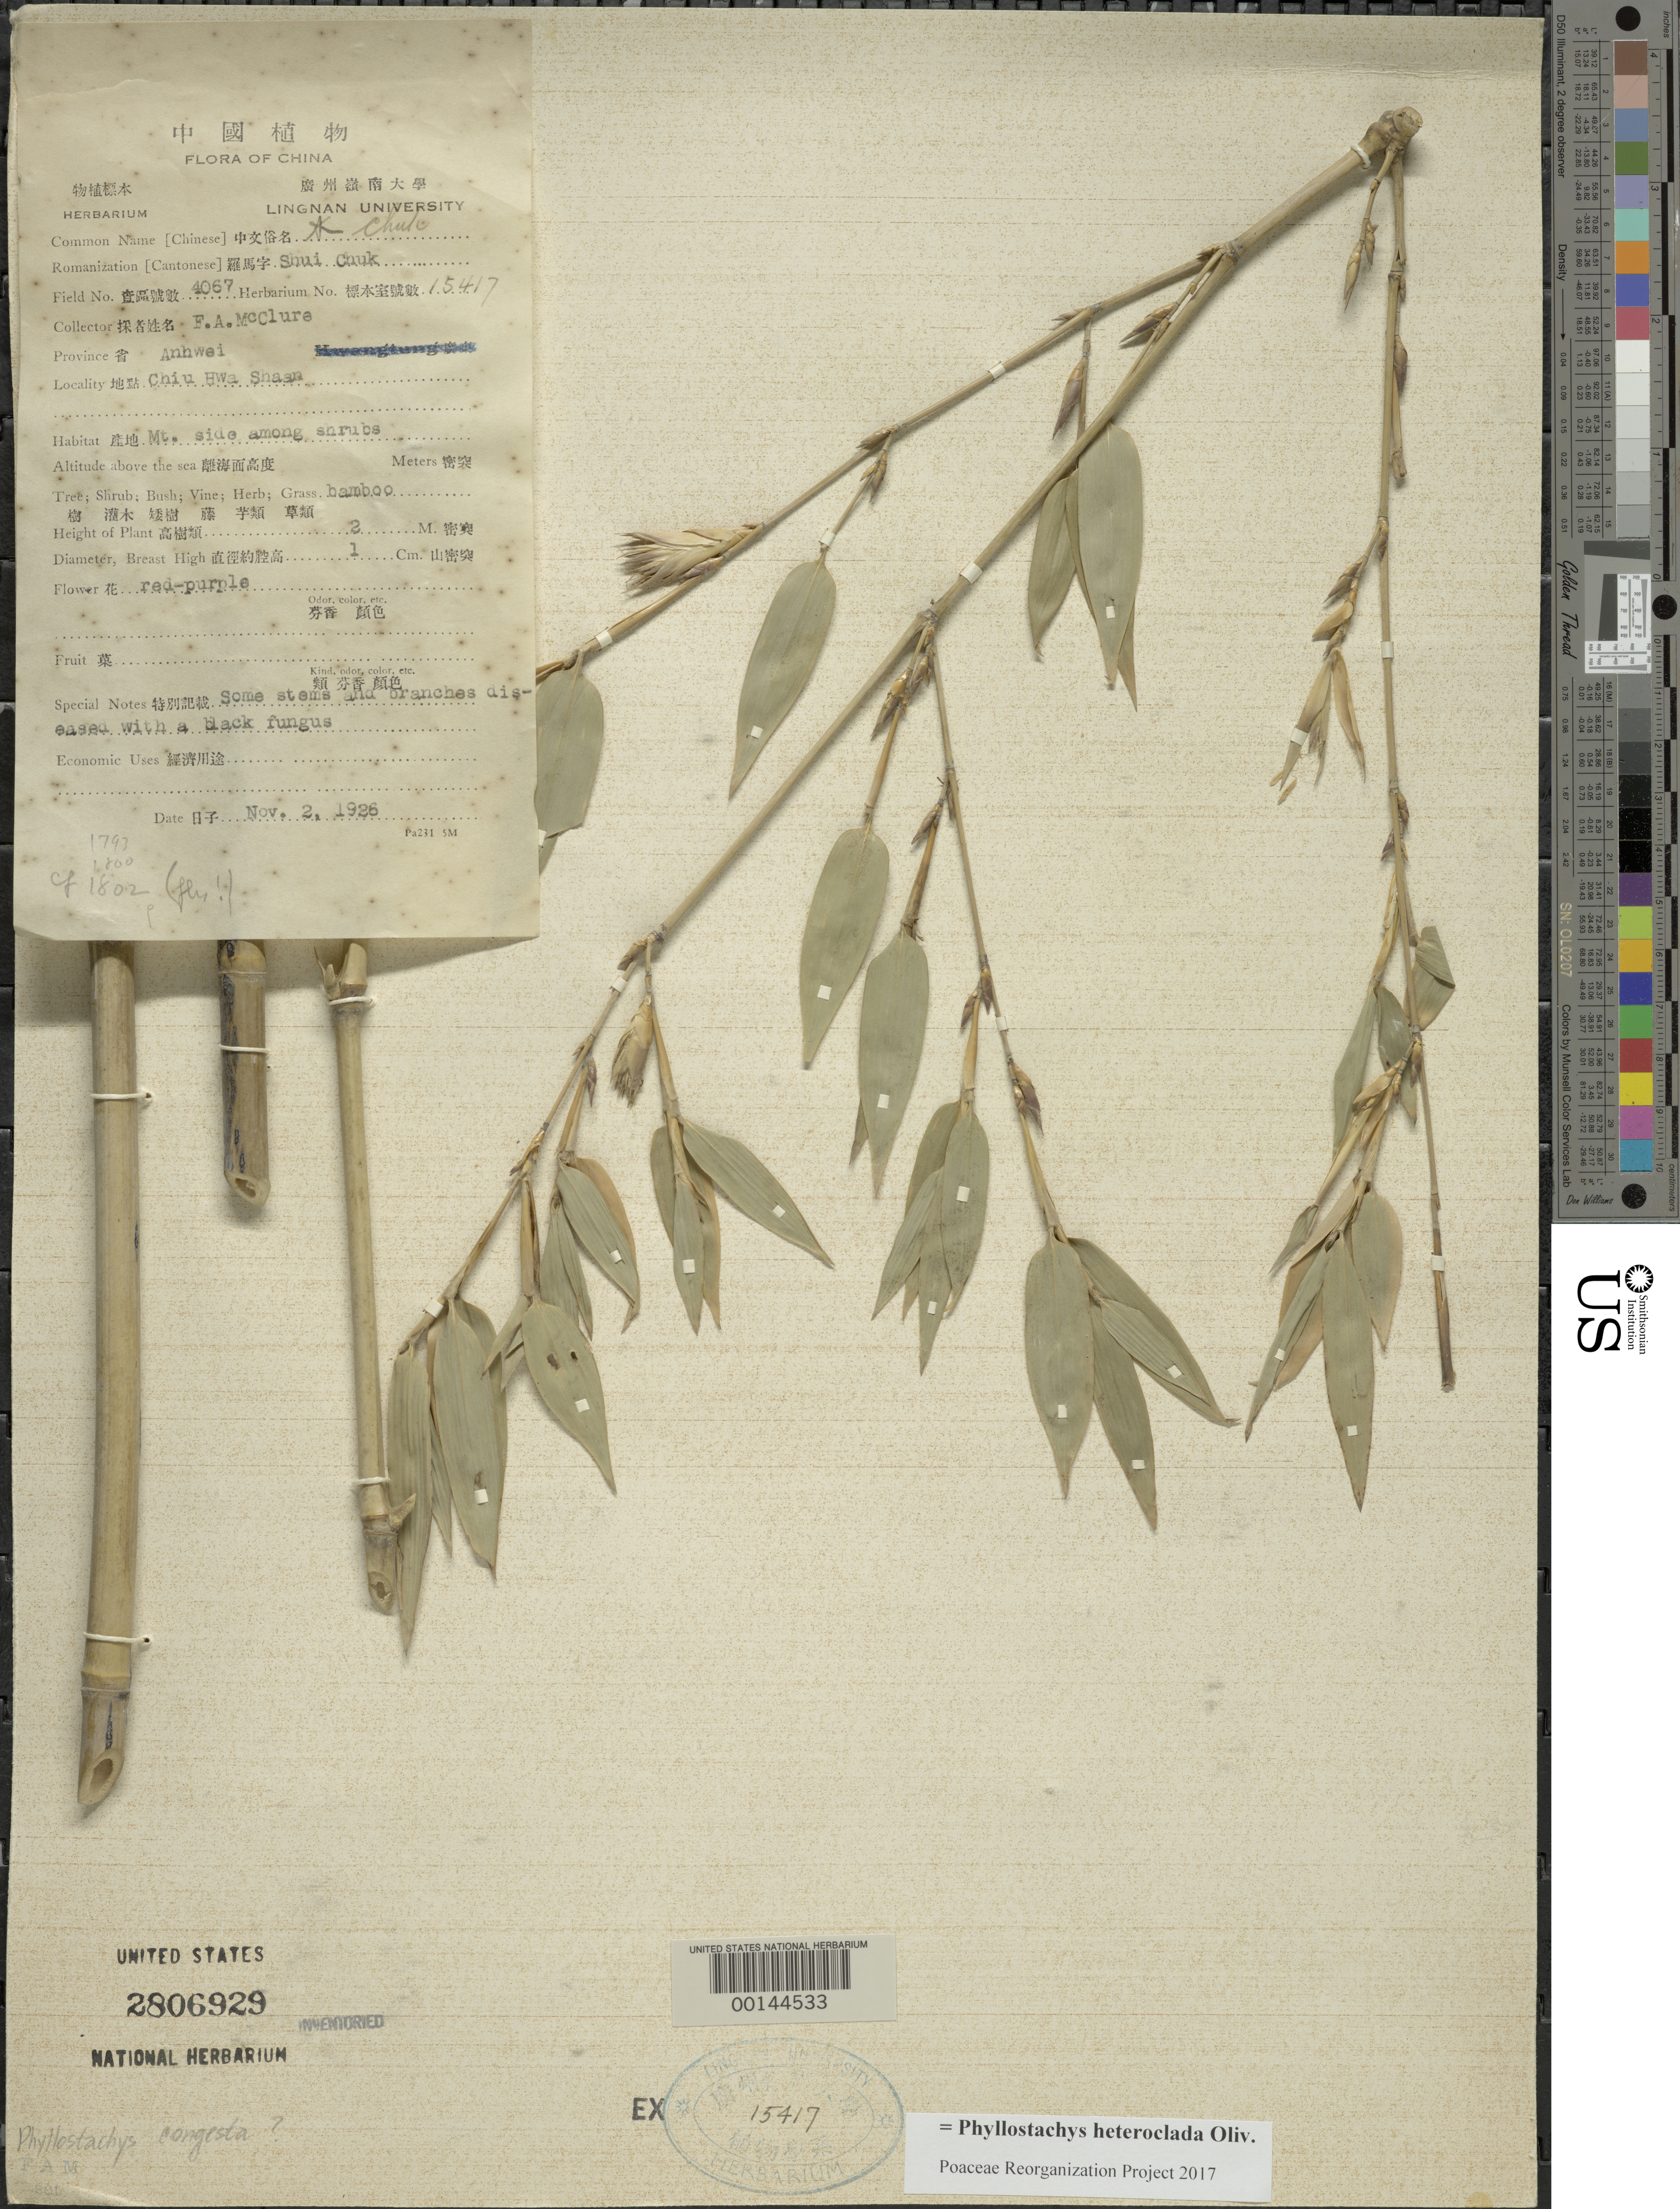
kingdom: Plantae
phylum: Tracheophyta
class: Liliopsida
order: Poales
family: Poaceae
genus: Phyllostachys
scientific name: Phyllostachys heteroclada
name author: Oliv.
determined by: Poaceae Reorganization Project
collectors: F. A. McClure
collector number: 4067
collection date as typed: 02 Nov 1926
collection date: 1926-11-02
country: China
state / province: Anhui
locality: Chiu hwa shian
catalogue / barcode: US 2806929